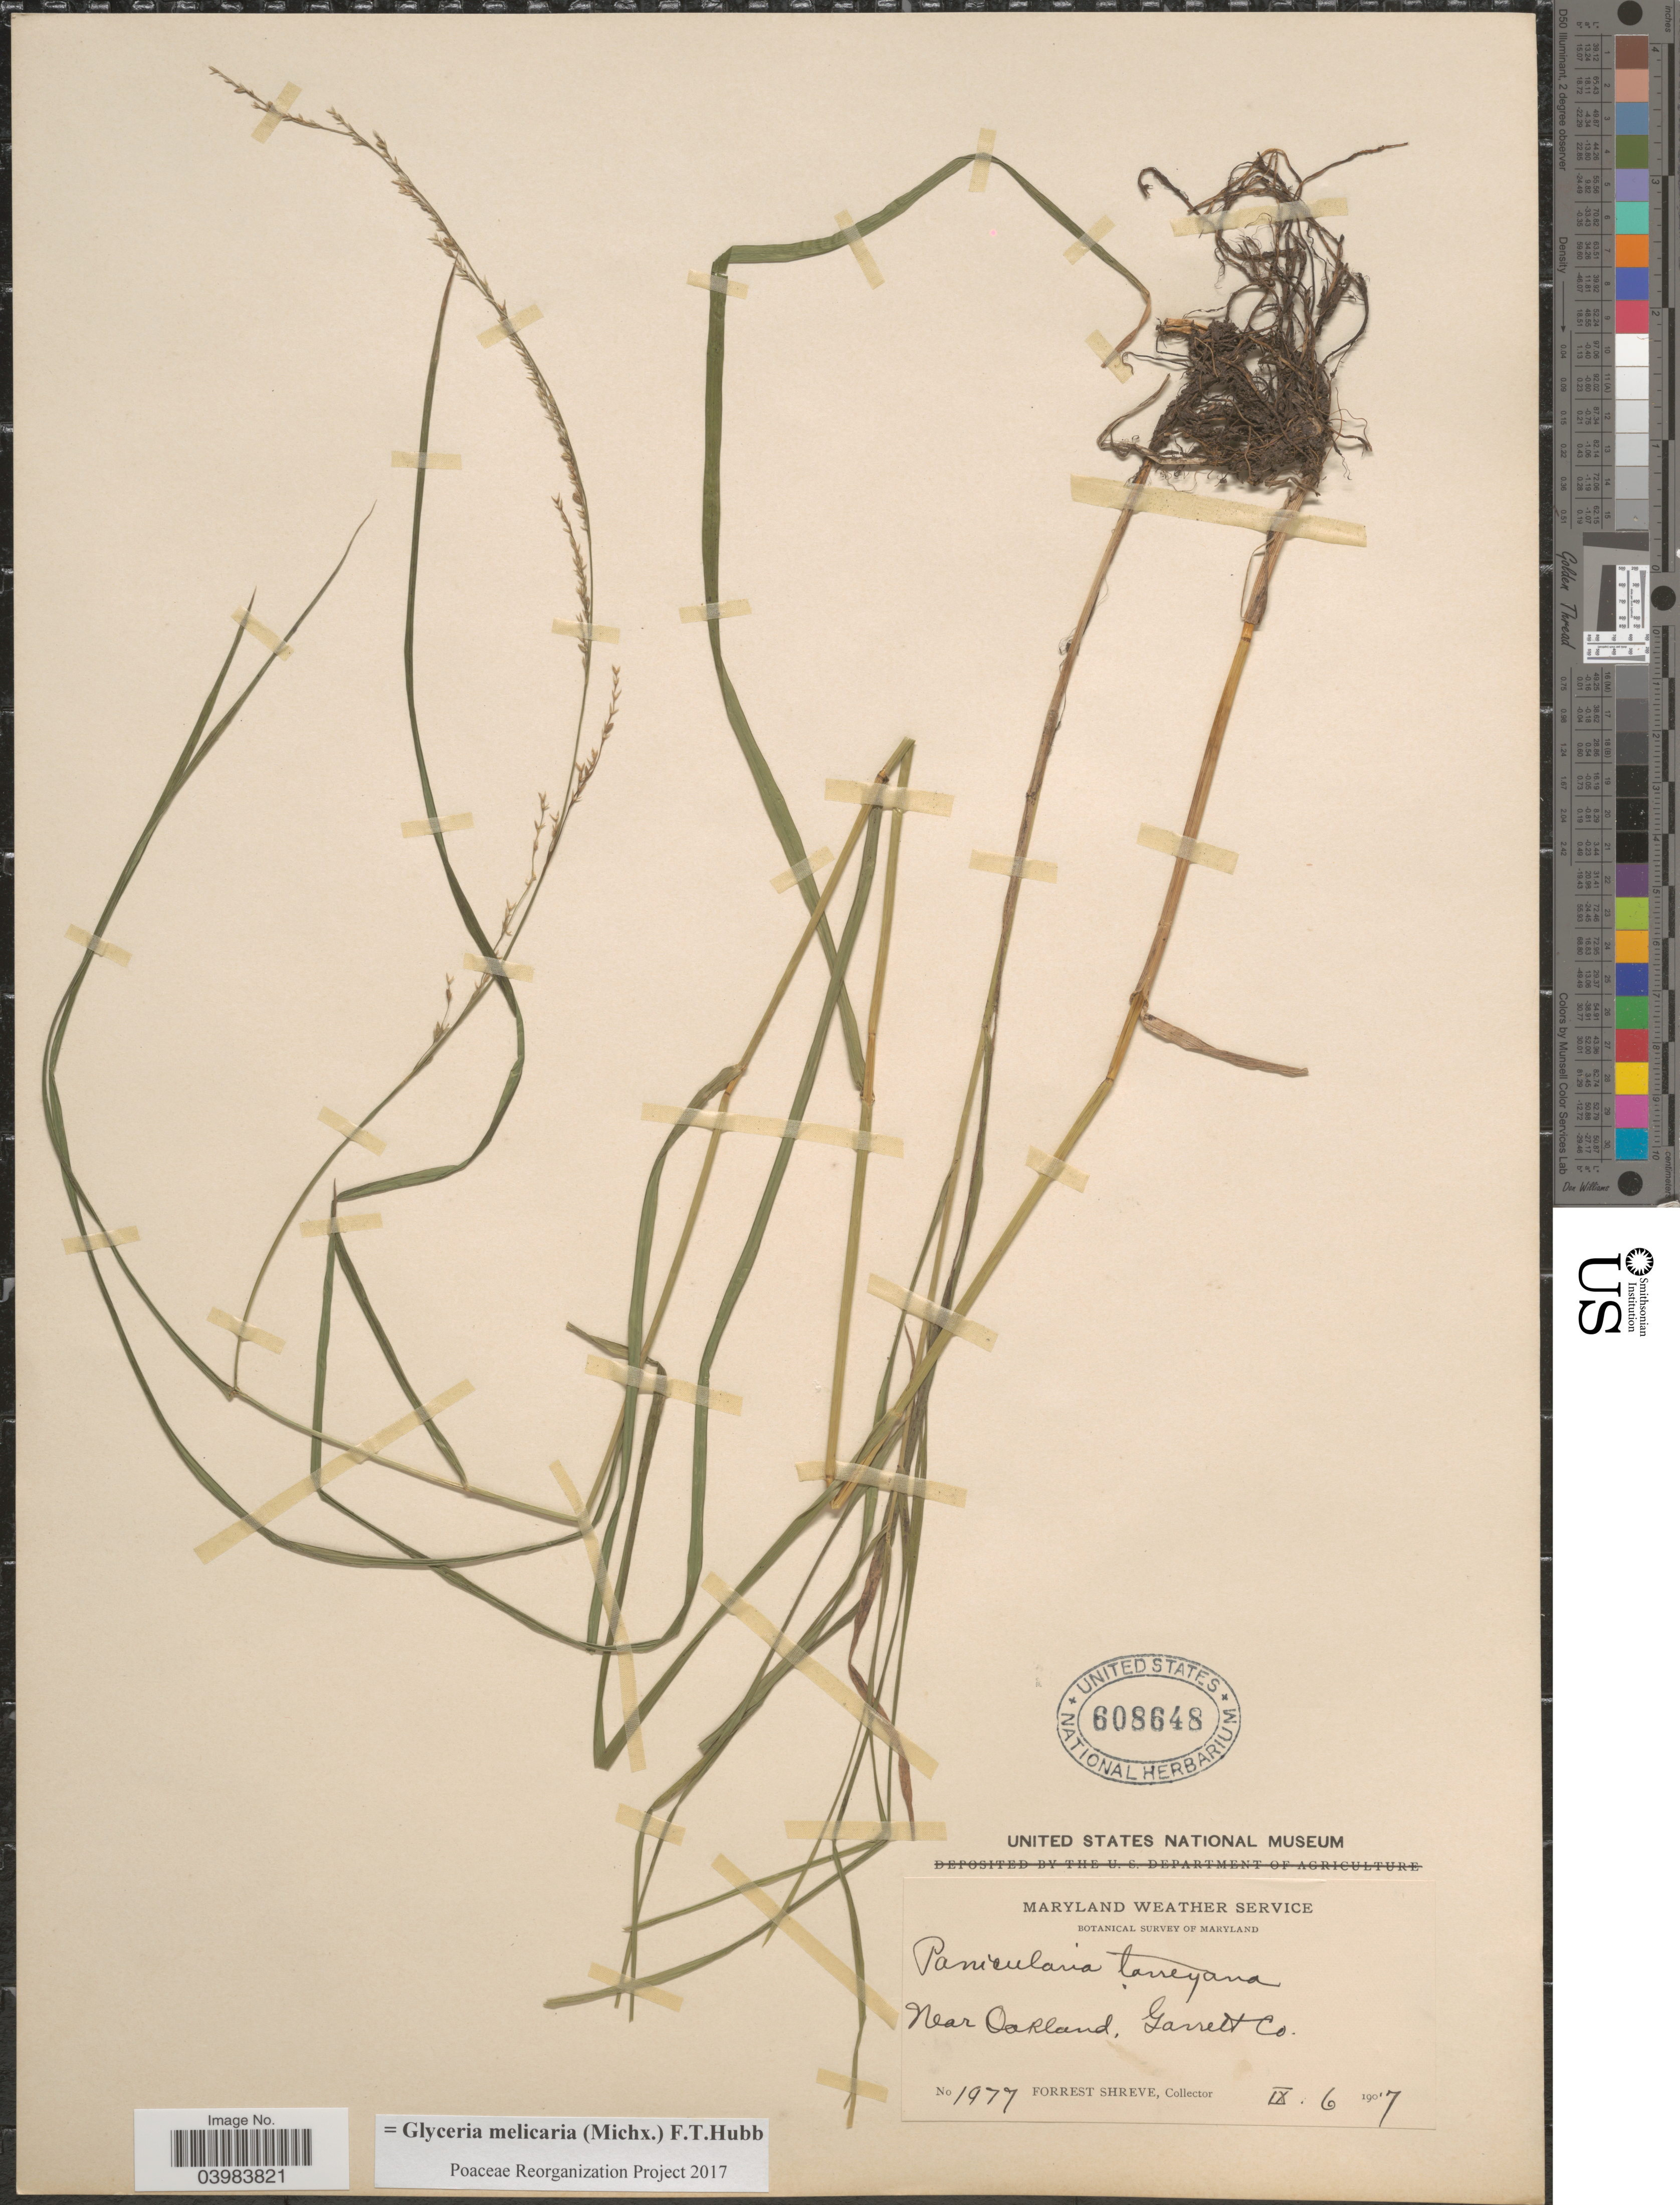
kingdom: Plantae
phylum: Tracheophyta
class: Liliopsida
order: Poales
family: Poaceae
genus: Glyceria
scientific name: Glyceria melicaria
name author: (Michx.) F.T. Hubb.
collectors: F. Shreve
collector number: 1977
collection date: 1907-09-06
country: United States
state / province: Maryland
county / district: Garrett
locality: Near Oakland, Garrett Co.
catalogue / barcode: US 608648